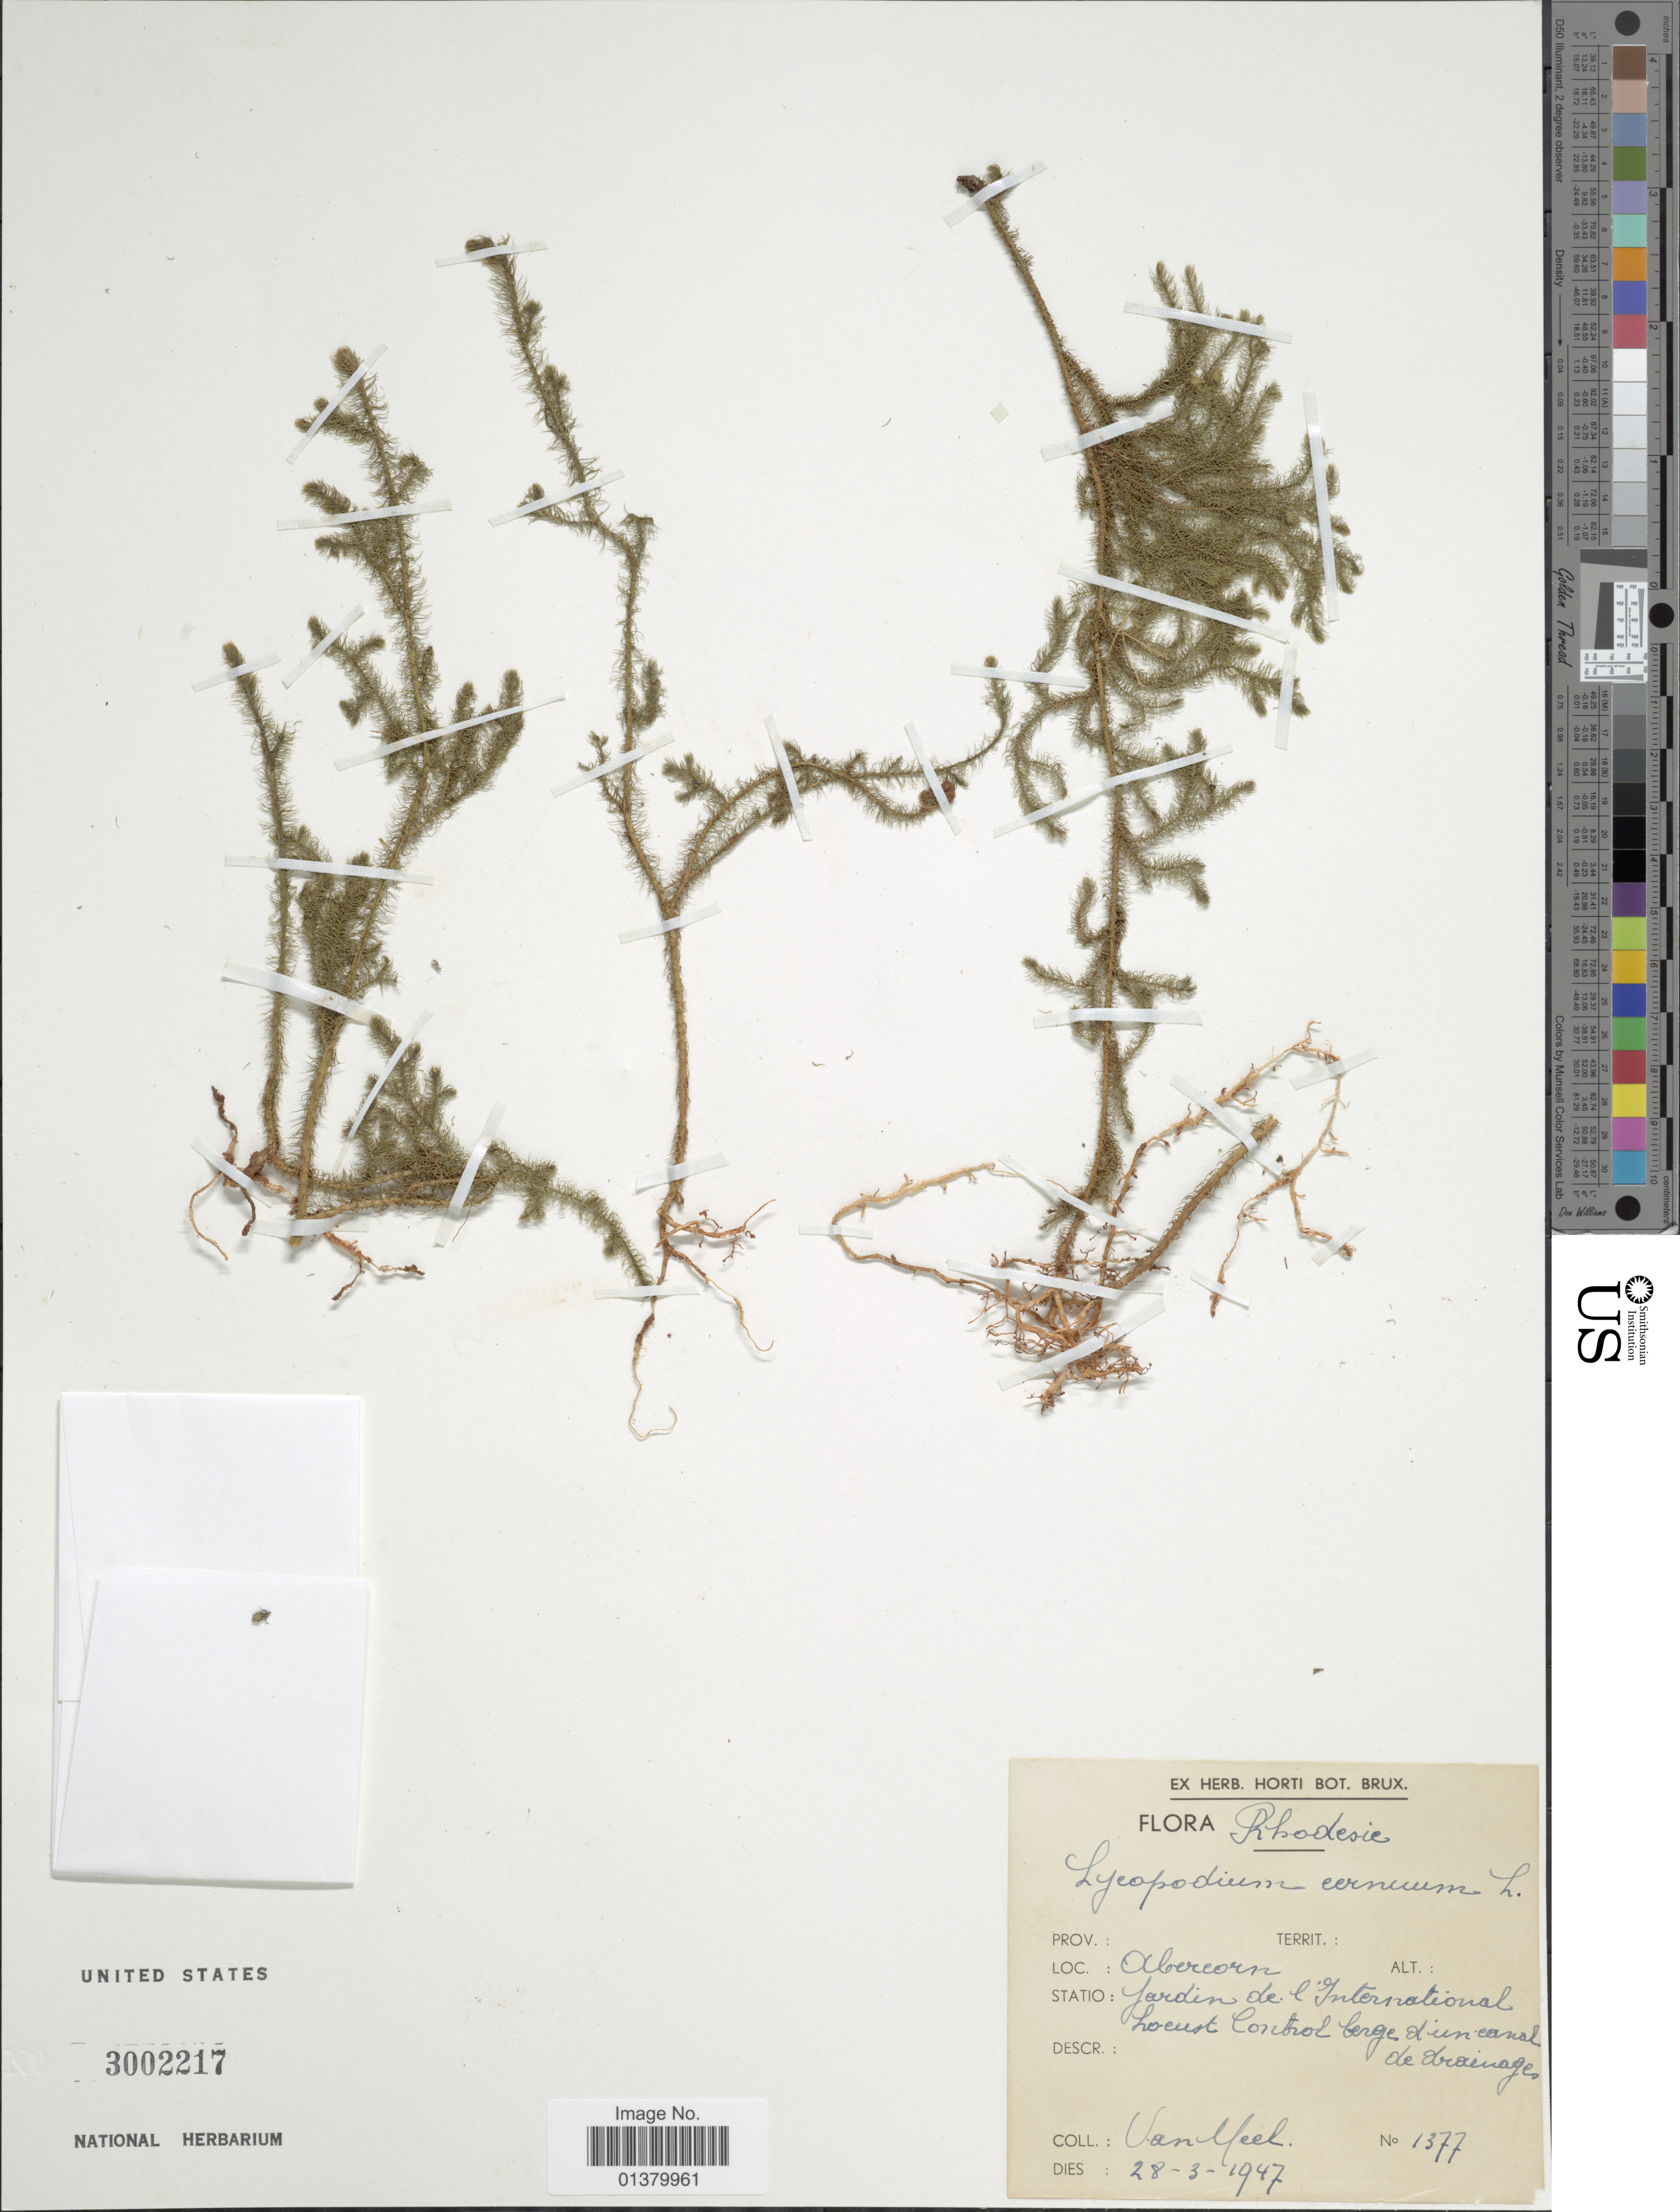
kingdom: Plantae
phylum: Tracheophyta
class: Lycopodiopsida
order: Lycopodiales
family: Lycopodiaceae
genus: Palhinhaea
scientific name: Palhinhaea cernua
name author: (L.) Vasc. & Franco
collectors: L. van Meel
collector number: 1377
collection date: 1947-03-28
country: Zambia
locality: Rhodesia, Abercorn, Jardin de l'International Locust Control berge d'un canal de drainages.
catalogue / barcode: US 3002217